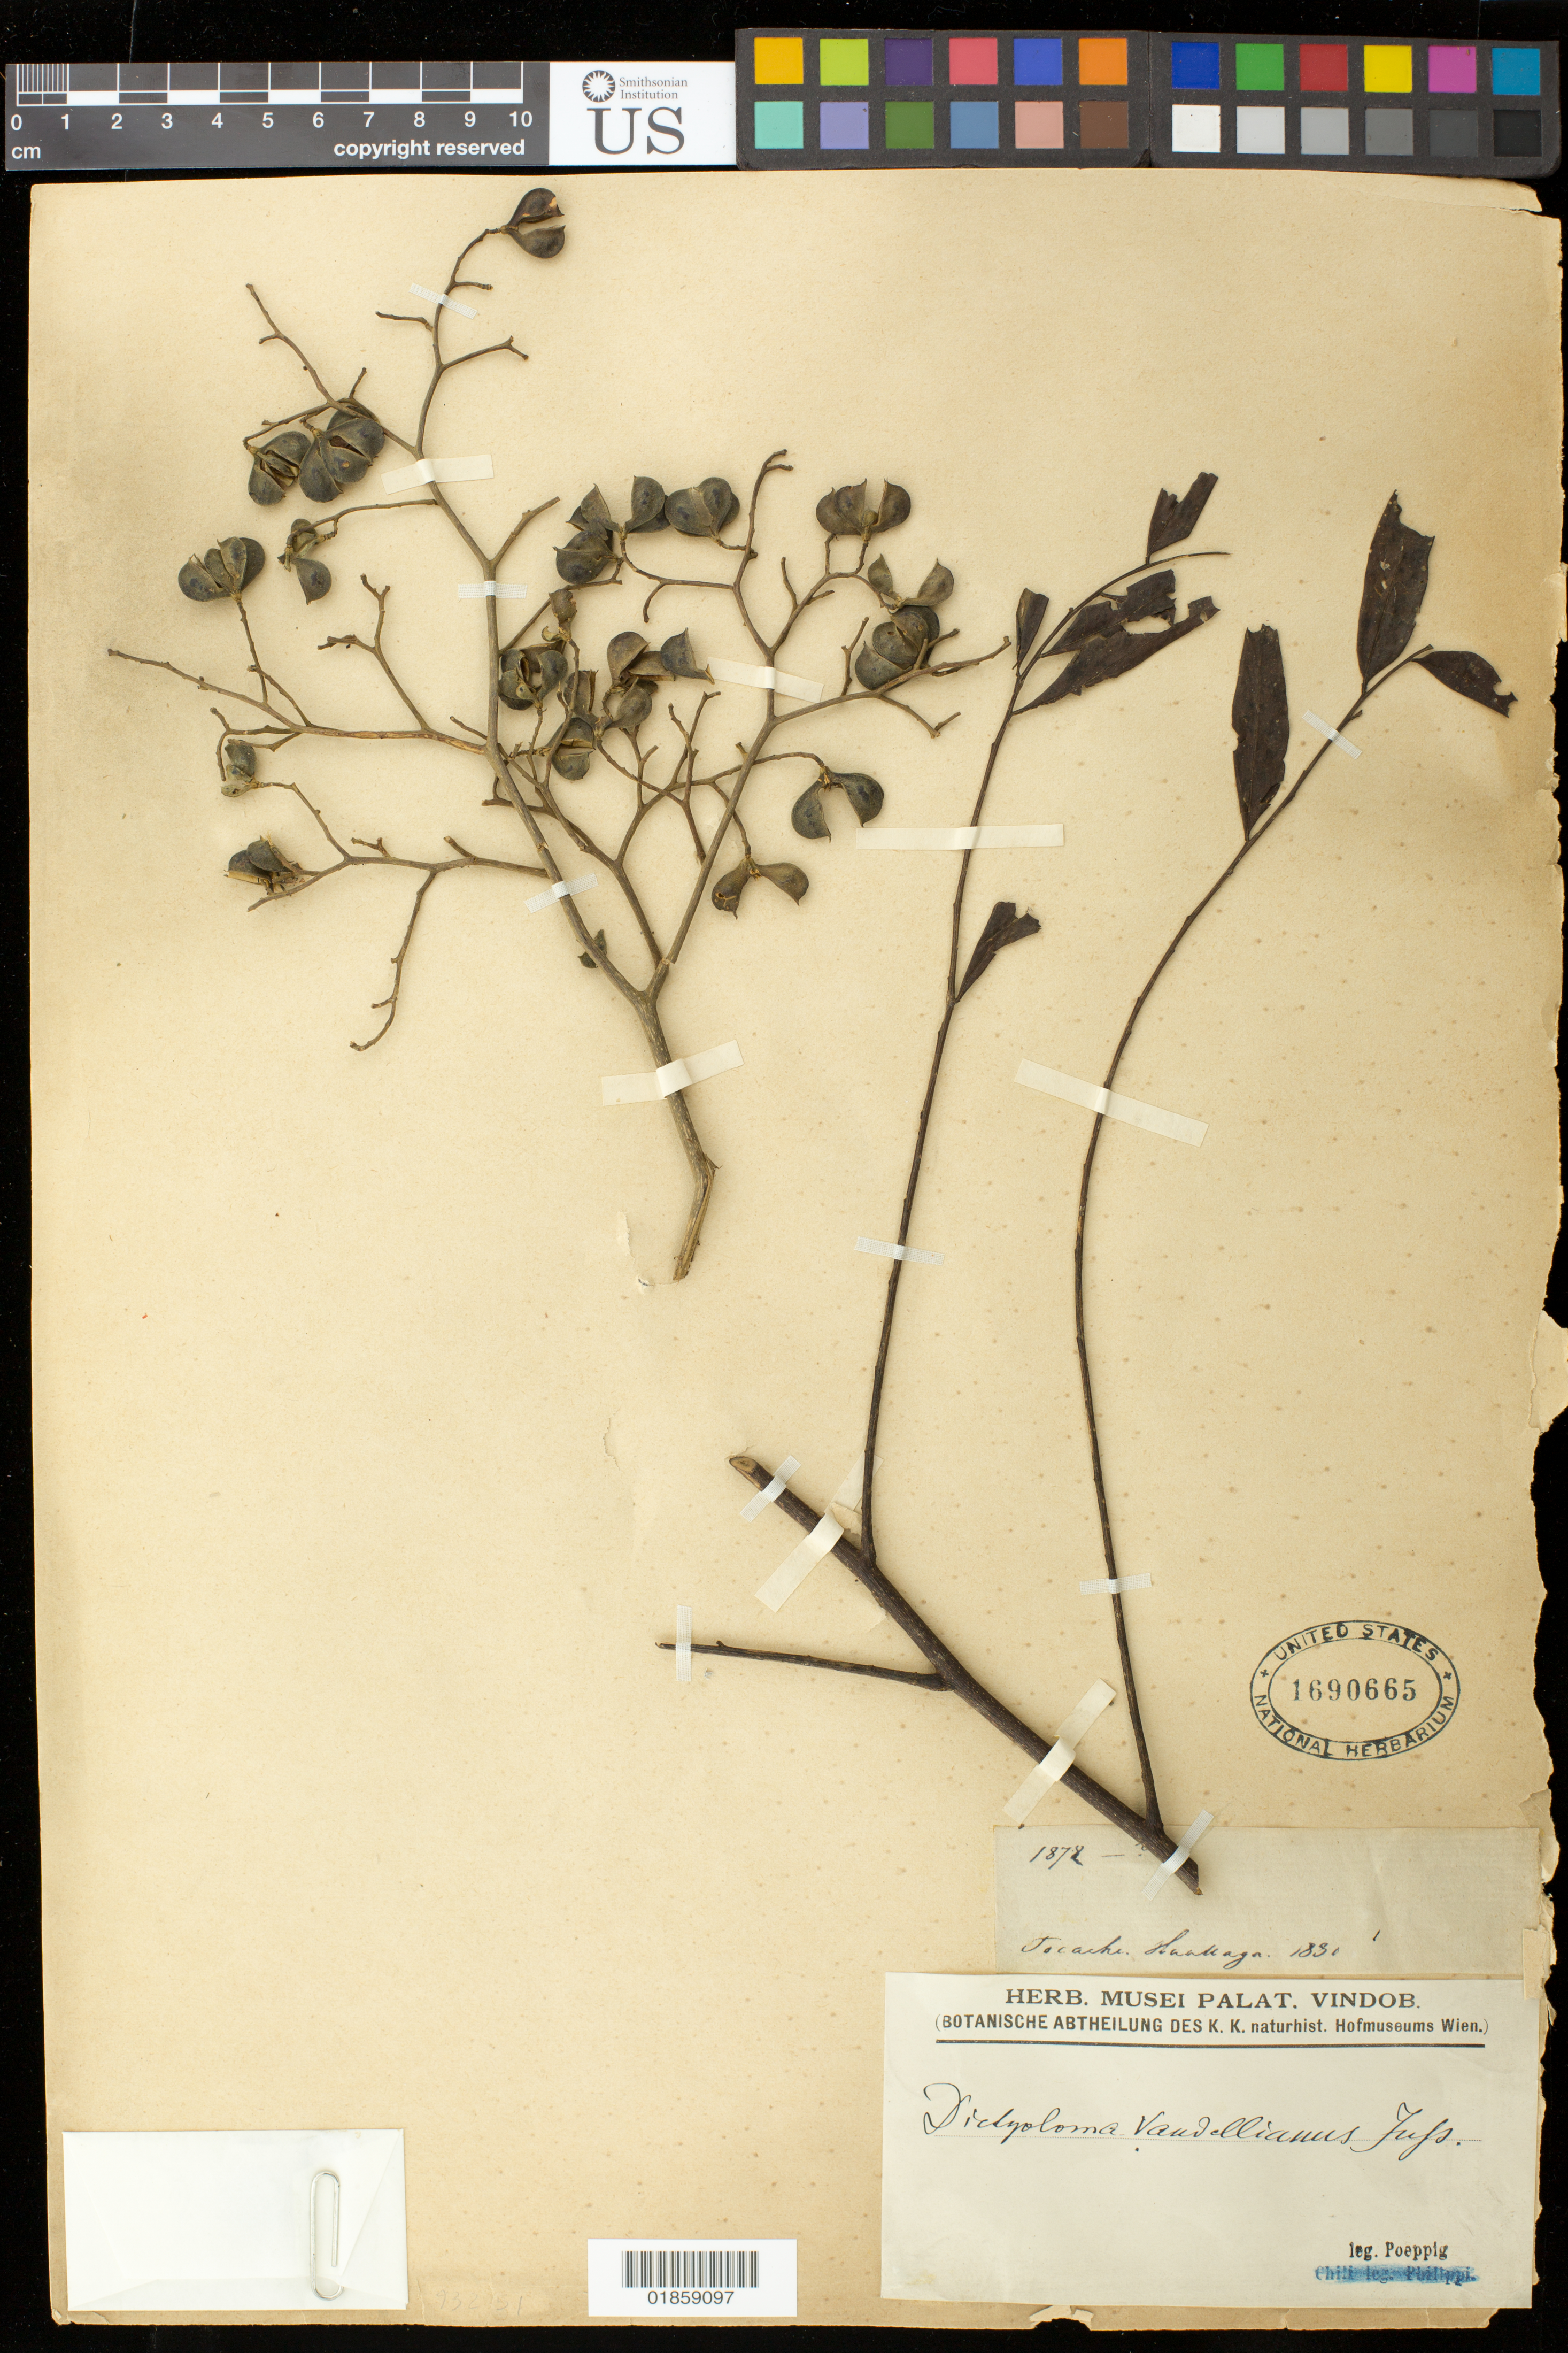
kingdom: Plantae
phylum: Tracheophyta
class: Magnoliopsida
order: Sapindales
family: Rutaceae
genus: Dictyoloma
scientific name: Dictyoloma peruvianum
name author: Planch.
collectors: E. F. Poeppig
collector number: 1878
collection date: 1905-01-03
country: Peru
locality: Tocache [Maallaga]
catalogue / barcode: US 1690665